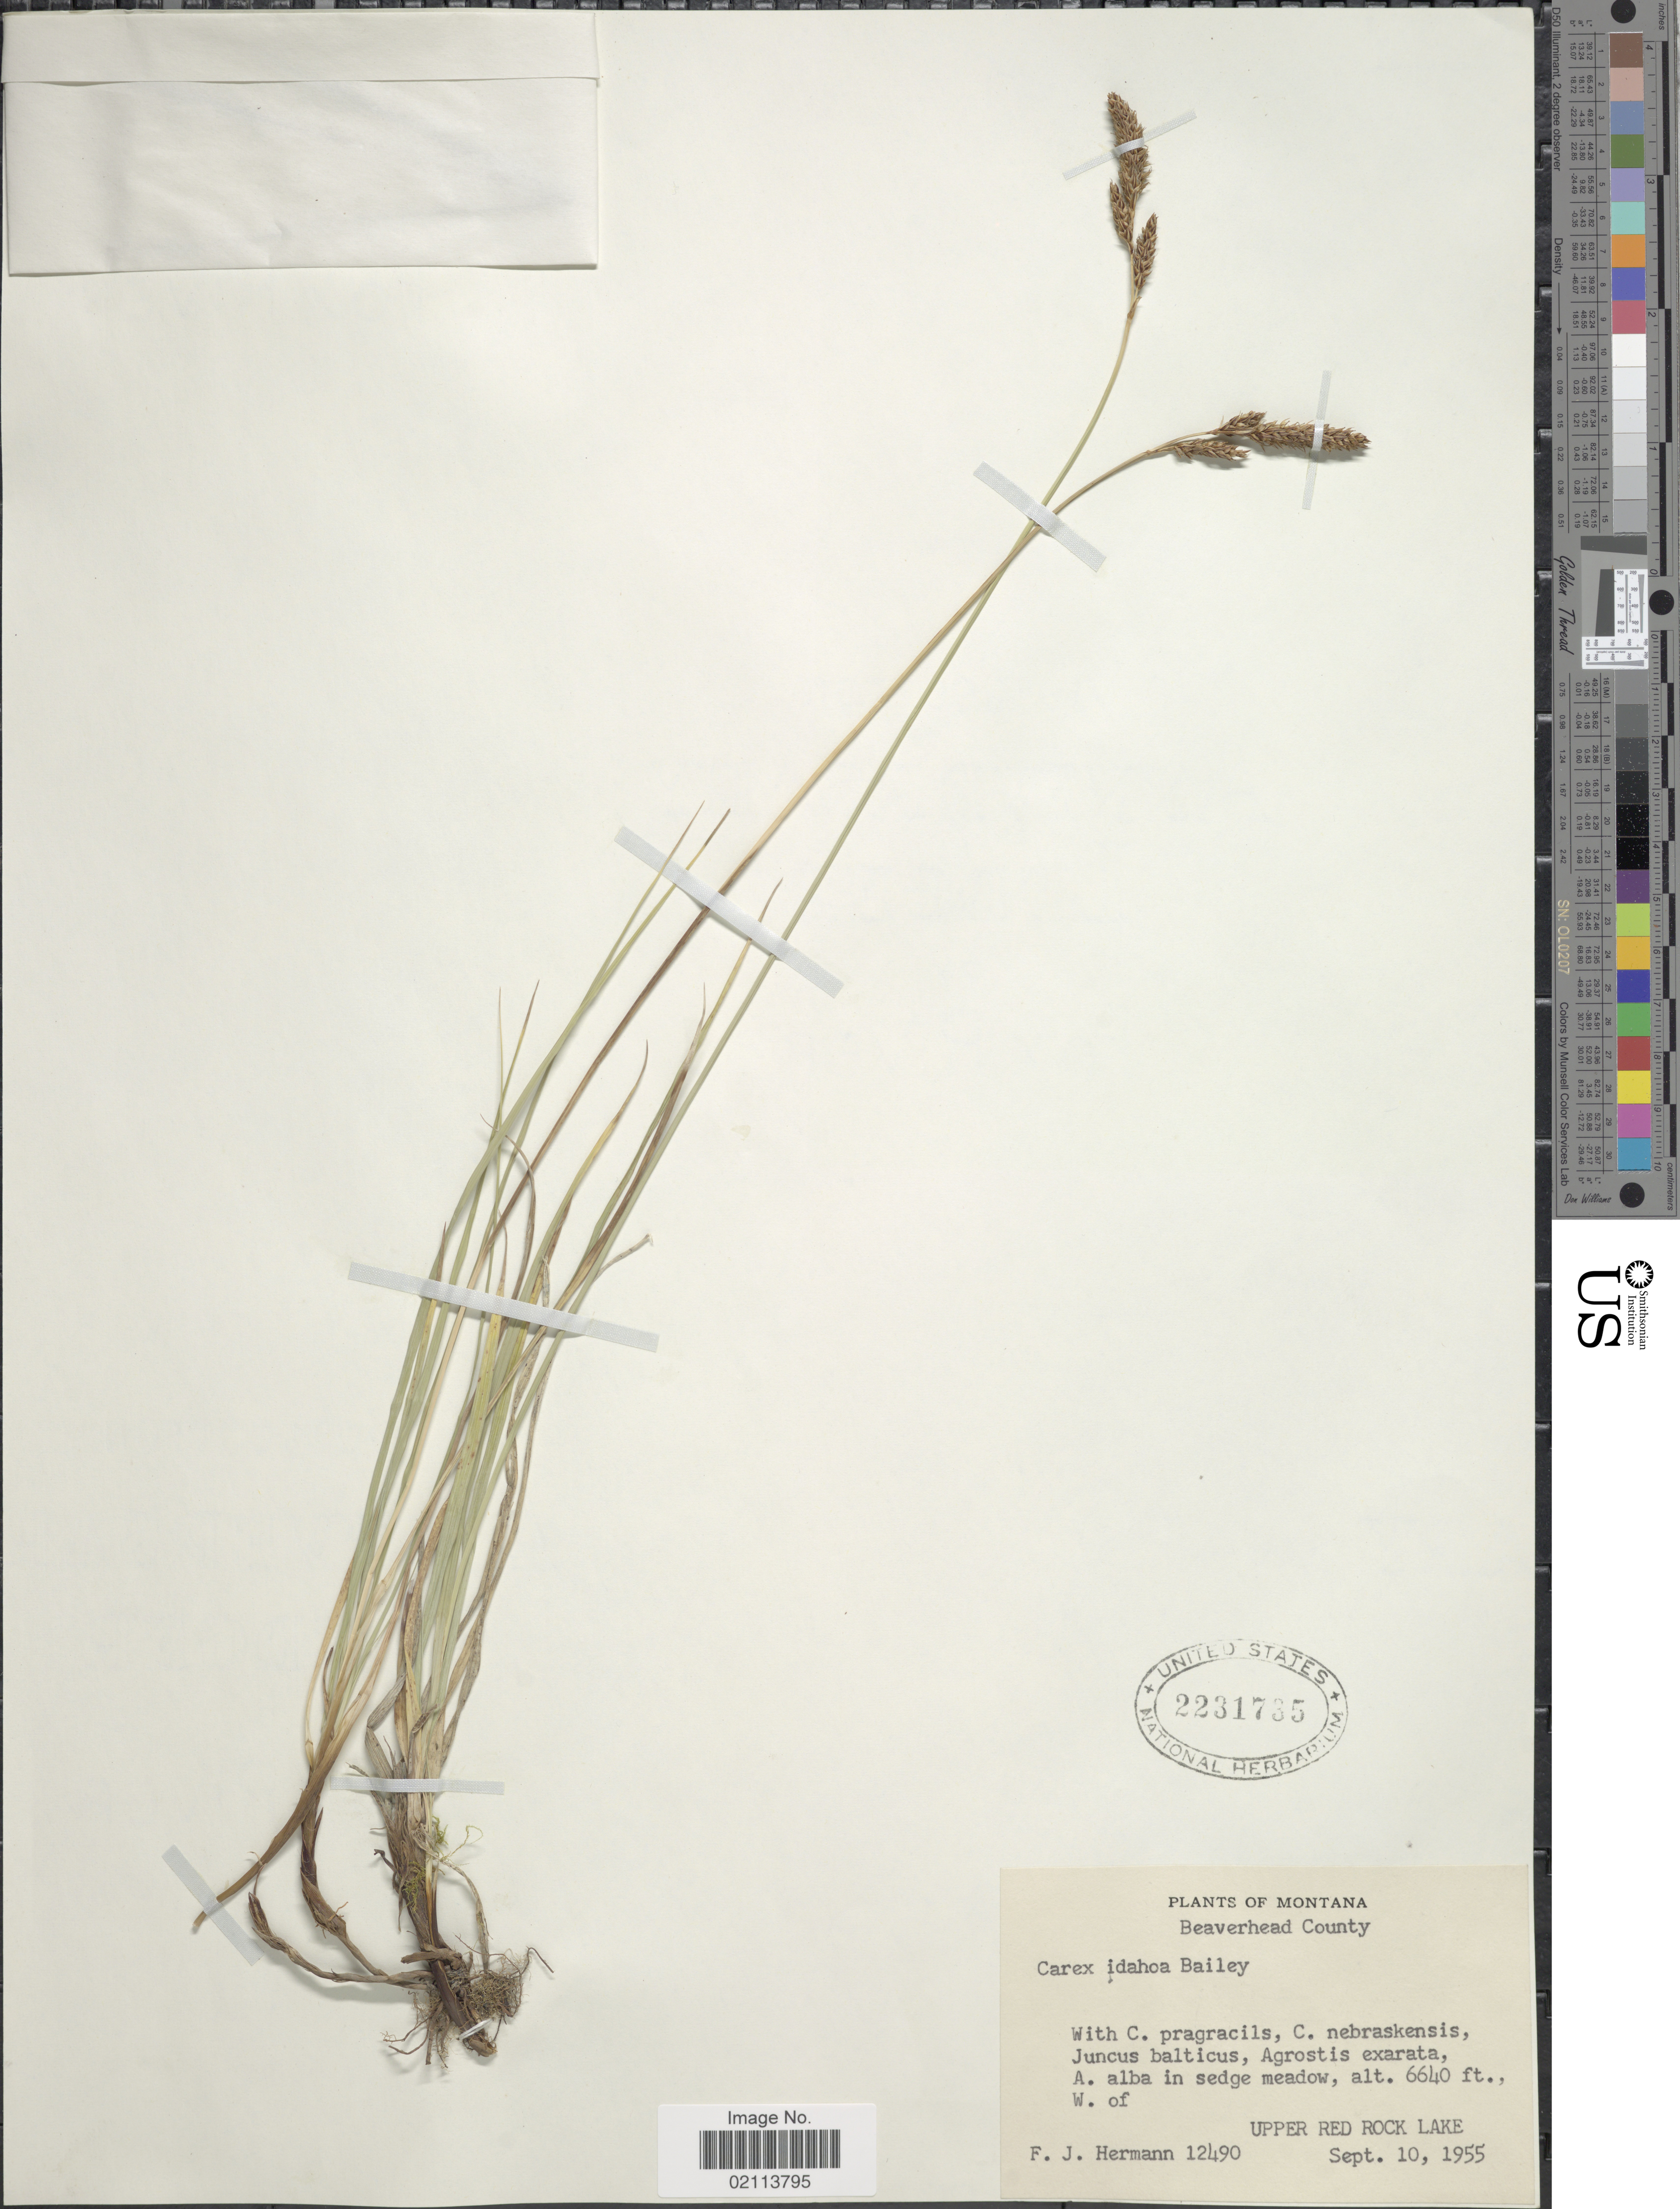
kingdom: Plantae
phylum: Tracheophyta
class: Liliopsida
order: Poales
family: Cyperaceae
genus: Carex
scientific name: Carex idahoa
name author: L.H. Bailey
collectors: F. J. Hermann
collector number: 12490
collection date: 1955-09-10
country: United States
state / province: Montana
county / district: Beaverhead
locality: Alba in sedge meadow, W of Upper Red Rock Lake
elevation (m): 2024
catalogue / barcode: US 2231735